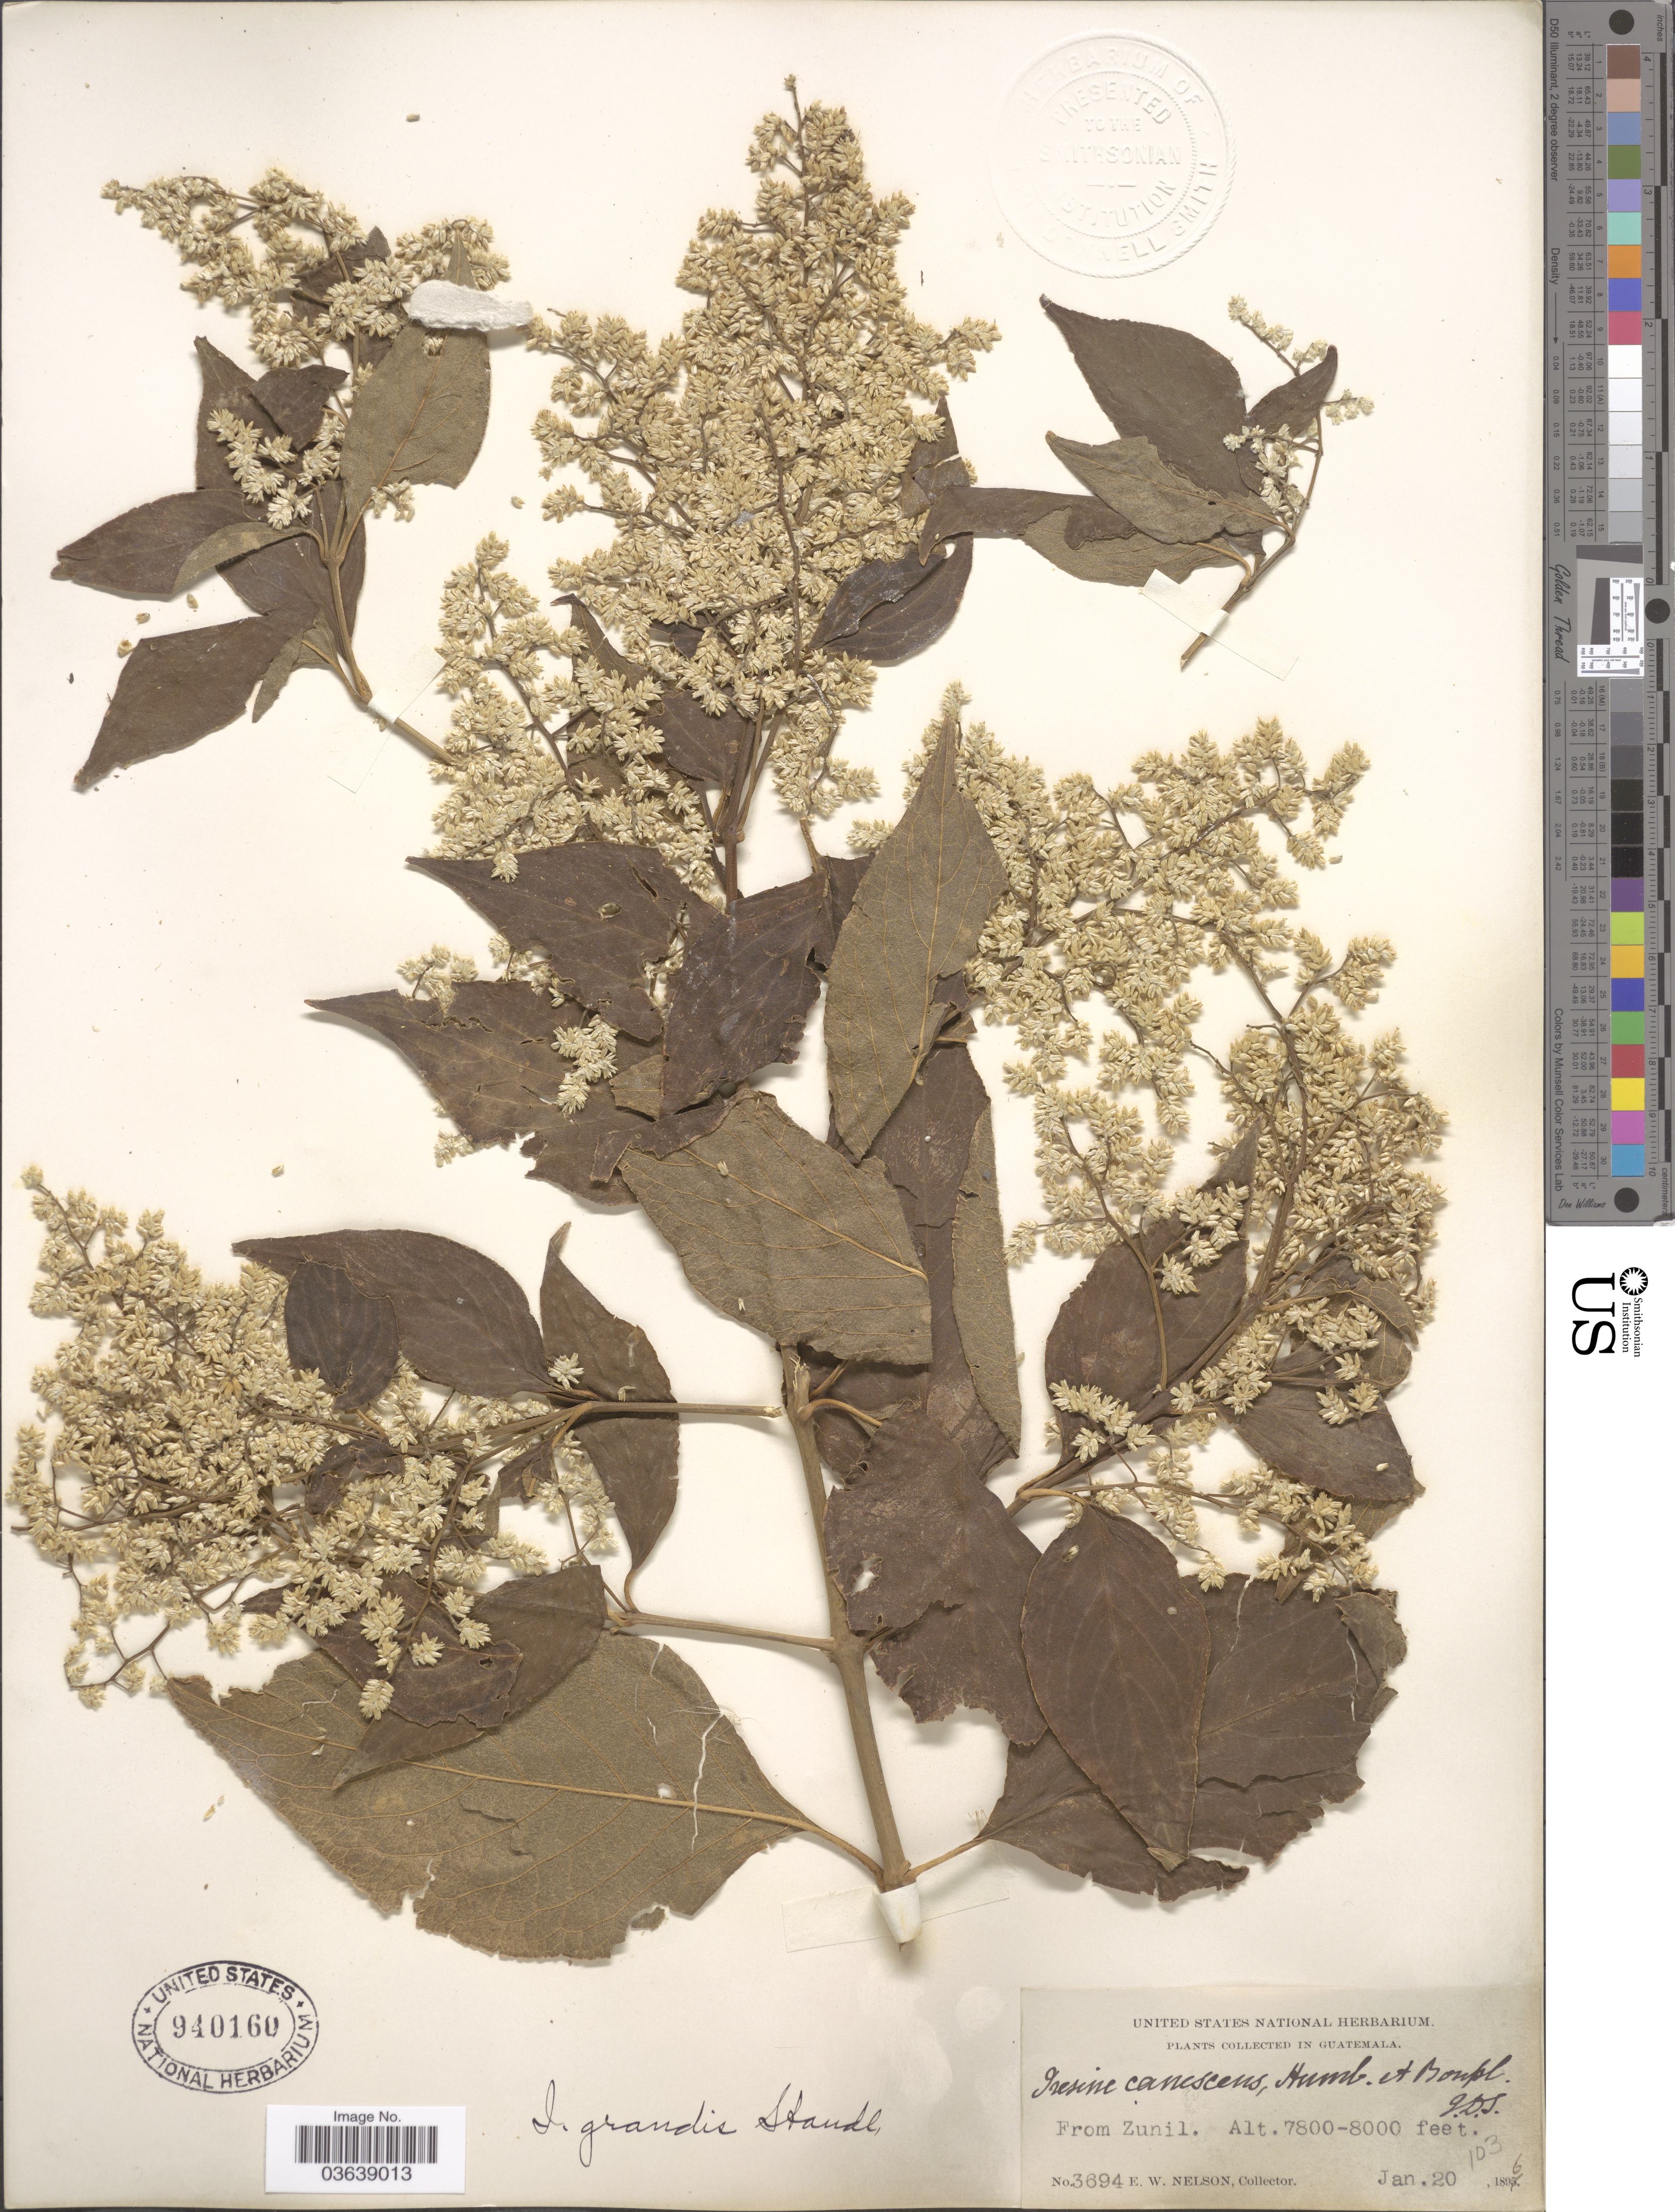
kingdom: Plantae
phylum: Tracheophyta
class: Magnoliopsida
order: Caryophyllales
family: Amaranthaceae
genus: Iresine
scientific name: Iresine grandis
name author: Standl.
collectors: E. W. Nelson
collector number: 3694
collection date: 1896-01-20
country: Guatemala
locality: From Zunil.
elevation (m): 2377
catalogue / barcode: US 940160